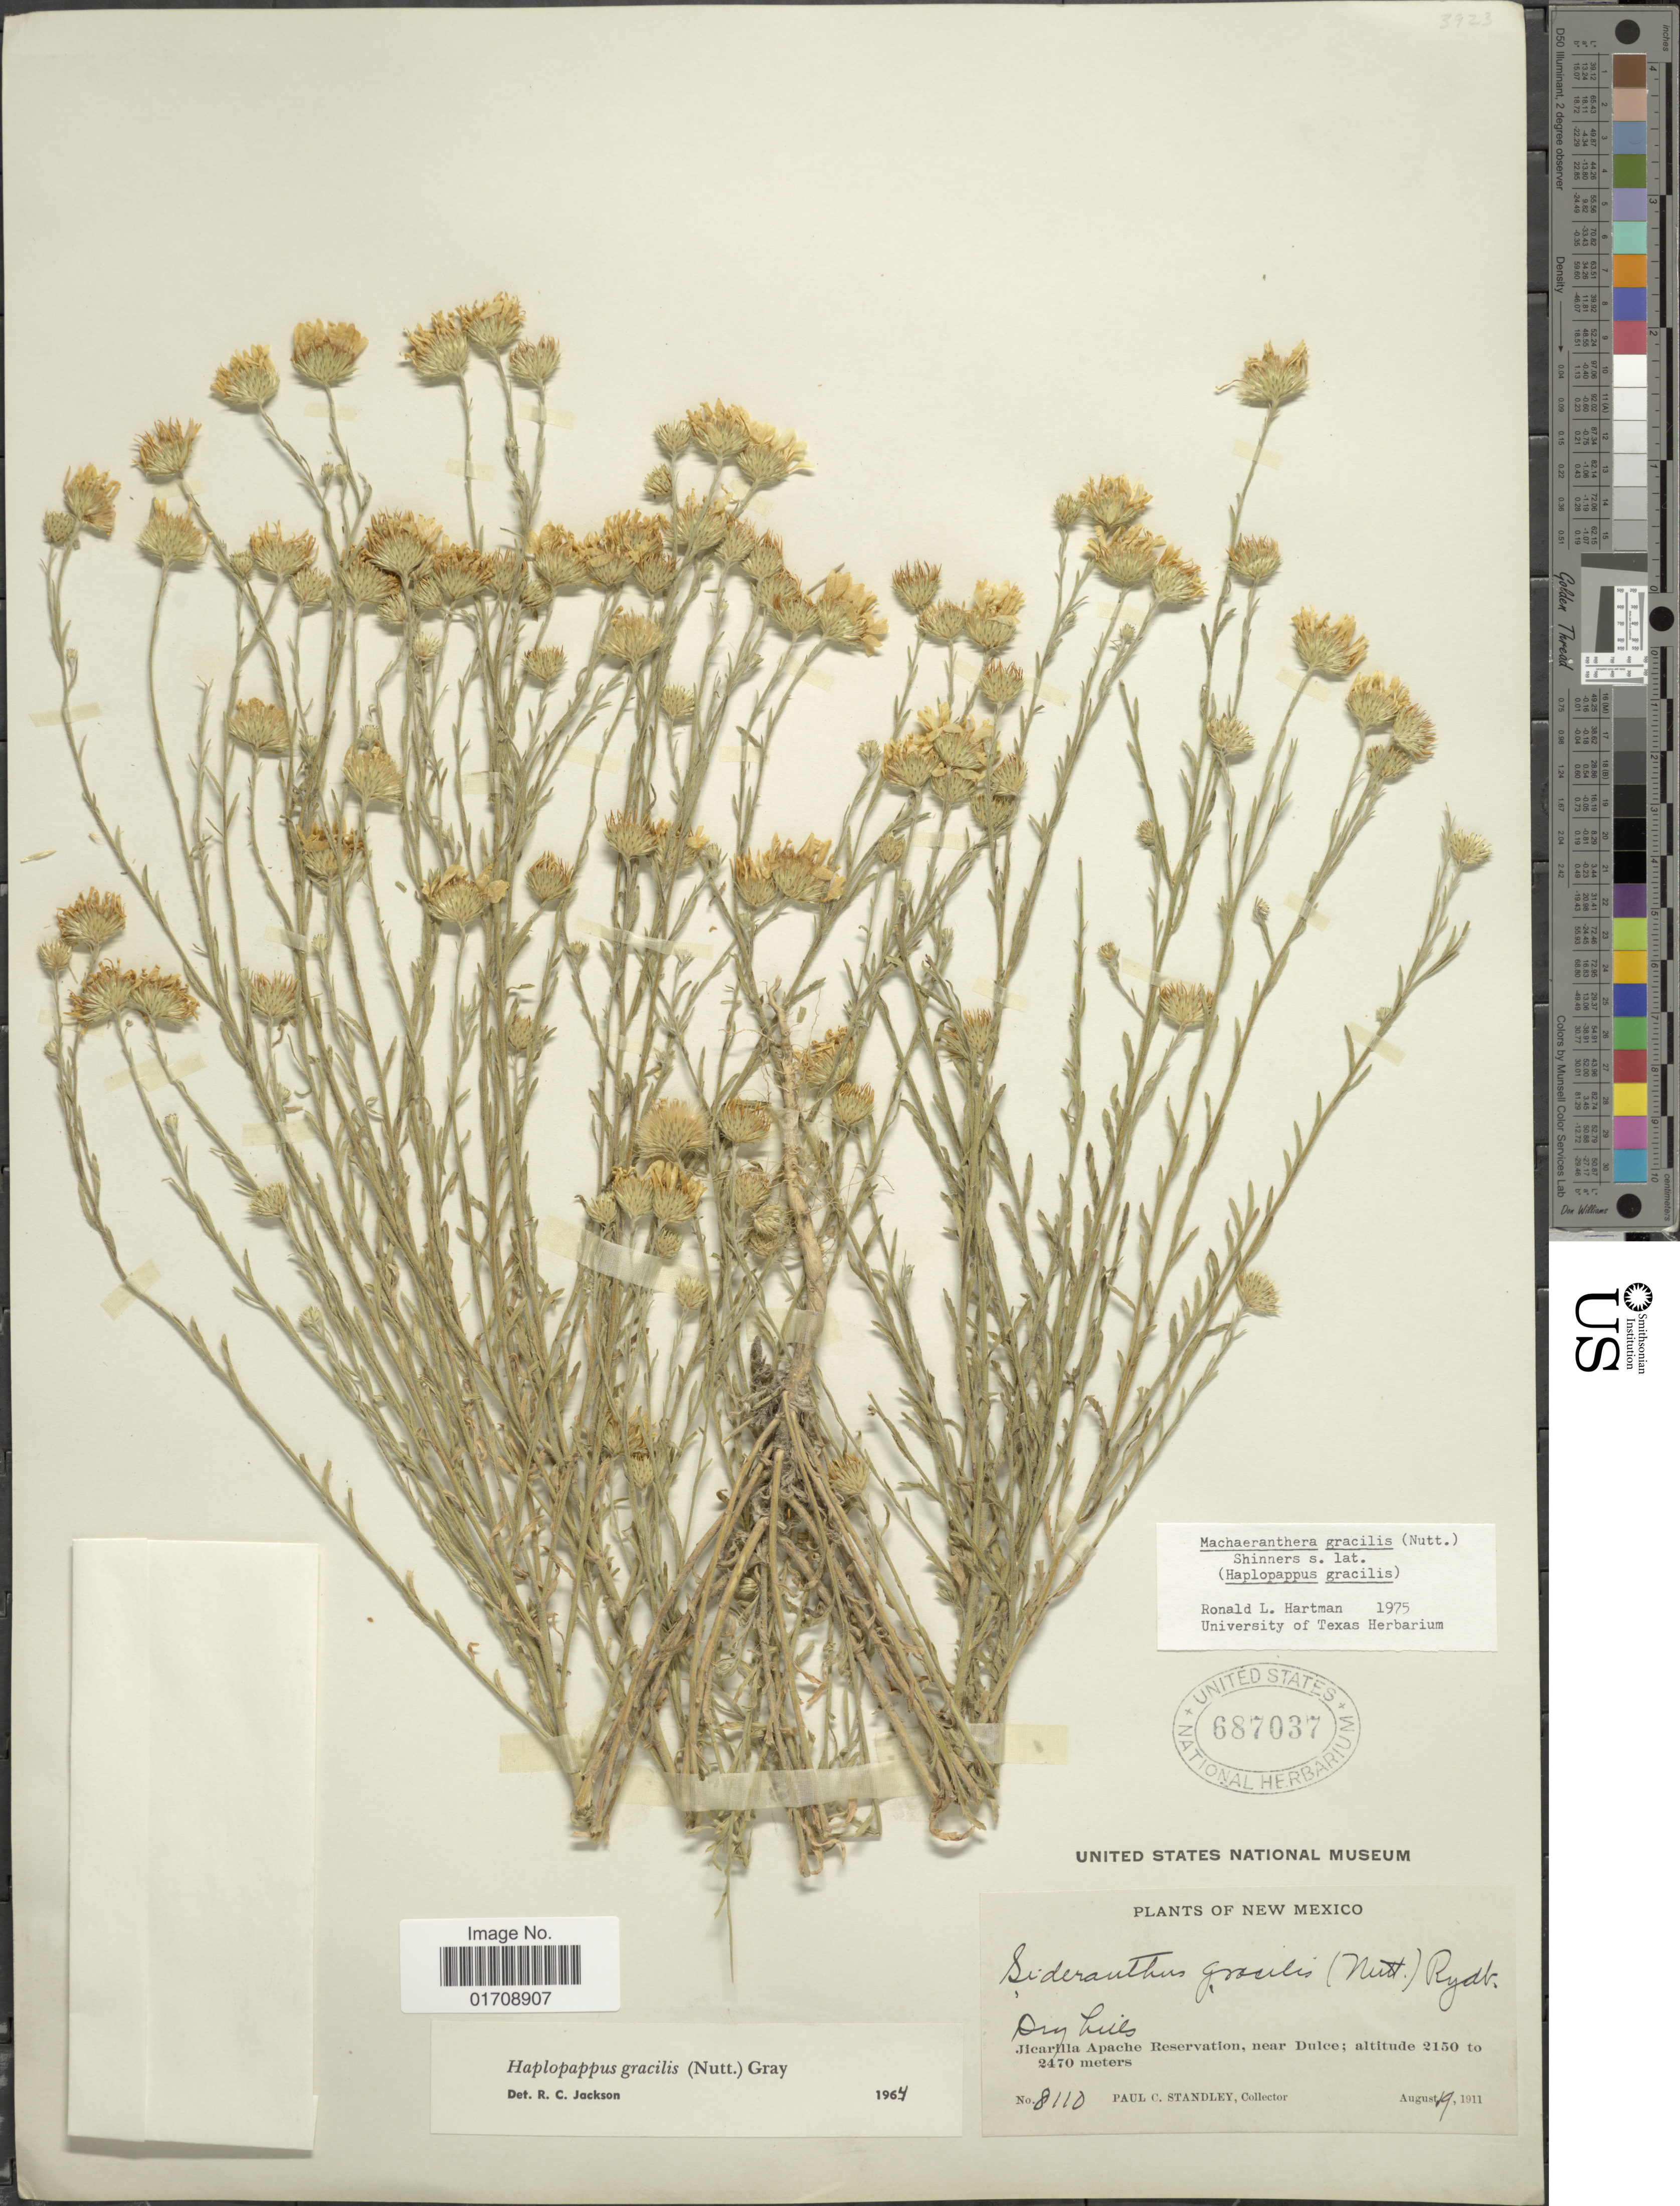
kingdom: Plantae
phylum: Tracheophyta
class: Magnoliopsida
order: Asterales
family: Asteraceae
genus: Machaeranthera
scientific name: Machaeranthera gracilis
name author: (Nutt.) Shinners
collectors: P. C. Standley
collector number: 8110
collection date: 1911-08-19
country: United States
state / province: New Mexico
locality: Jicarilla Apache Reservation, near Dulce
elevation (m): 2150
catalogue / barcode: US 687037